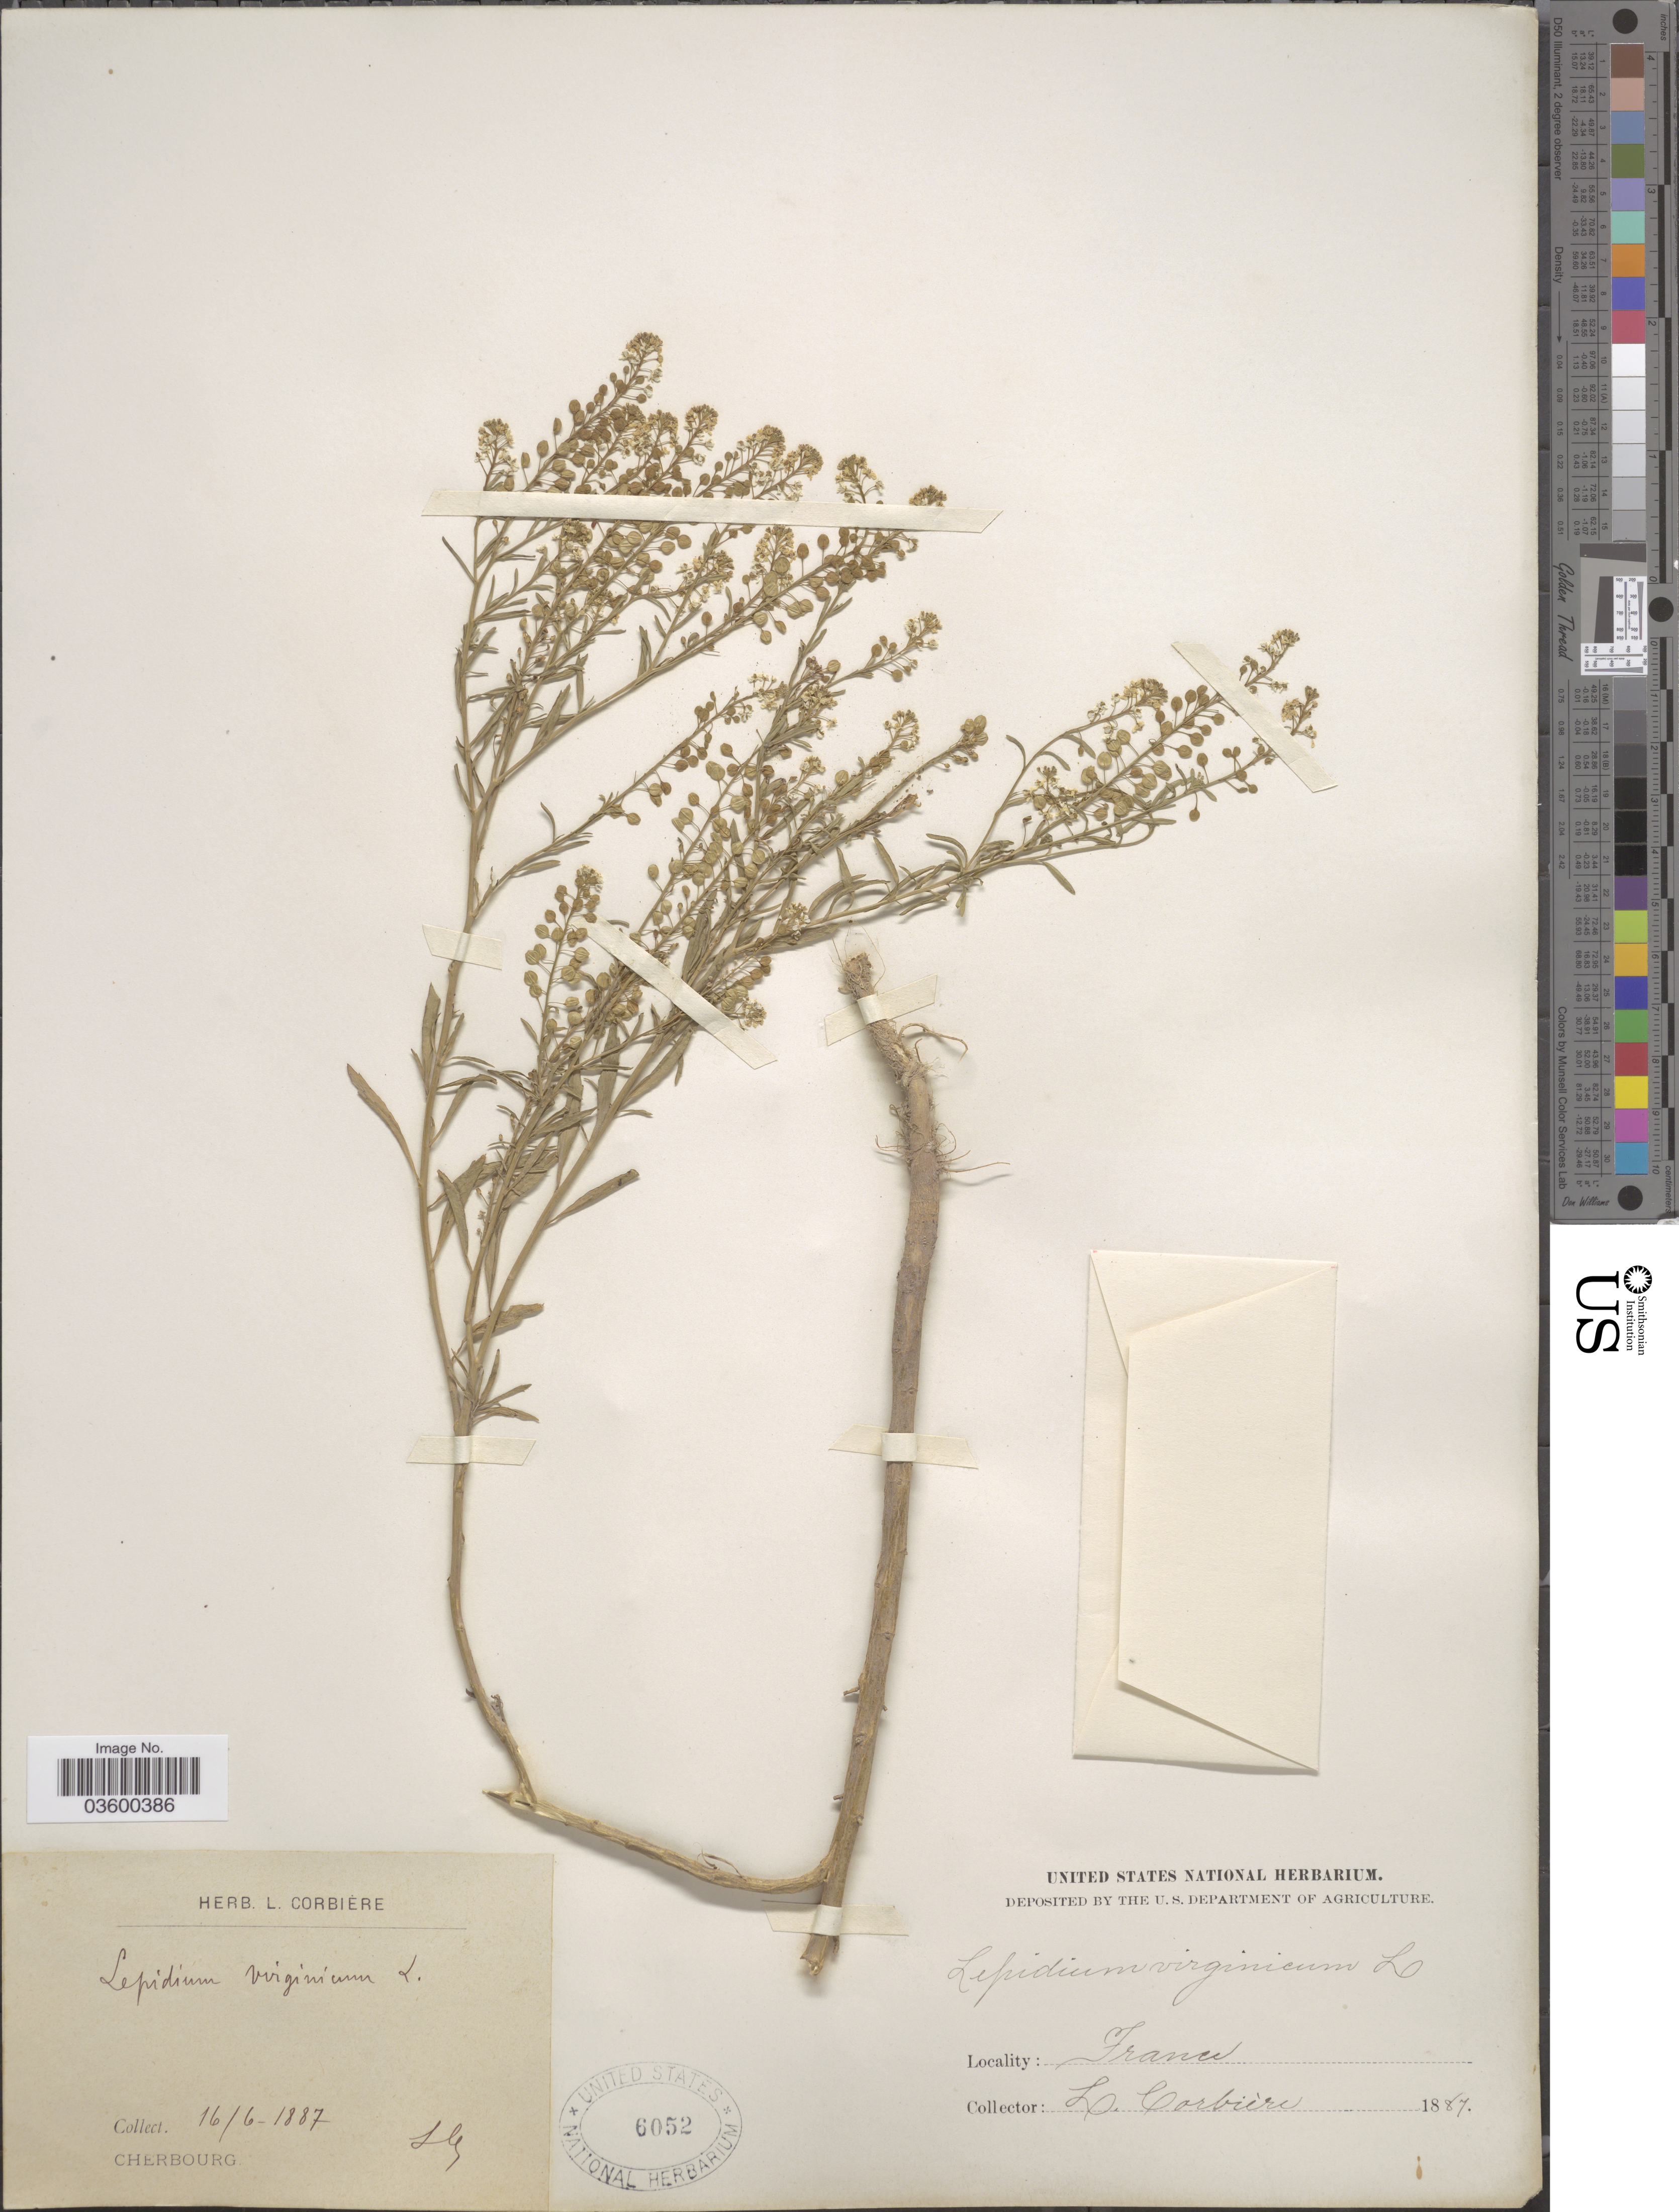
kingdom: Plantae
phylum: Tracheophyta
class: Magnoliopsida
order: Brassicales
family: Brassicaceae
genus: Lepidium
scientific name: Lepidium virginicum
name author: L.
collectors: L. Corbière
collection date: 1887-06-16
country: France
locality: Cherbourg.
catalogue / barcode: US 6052